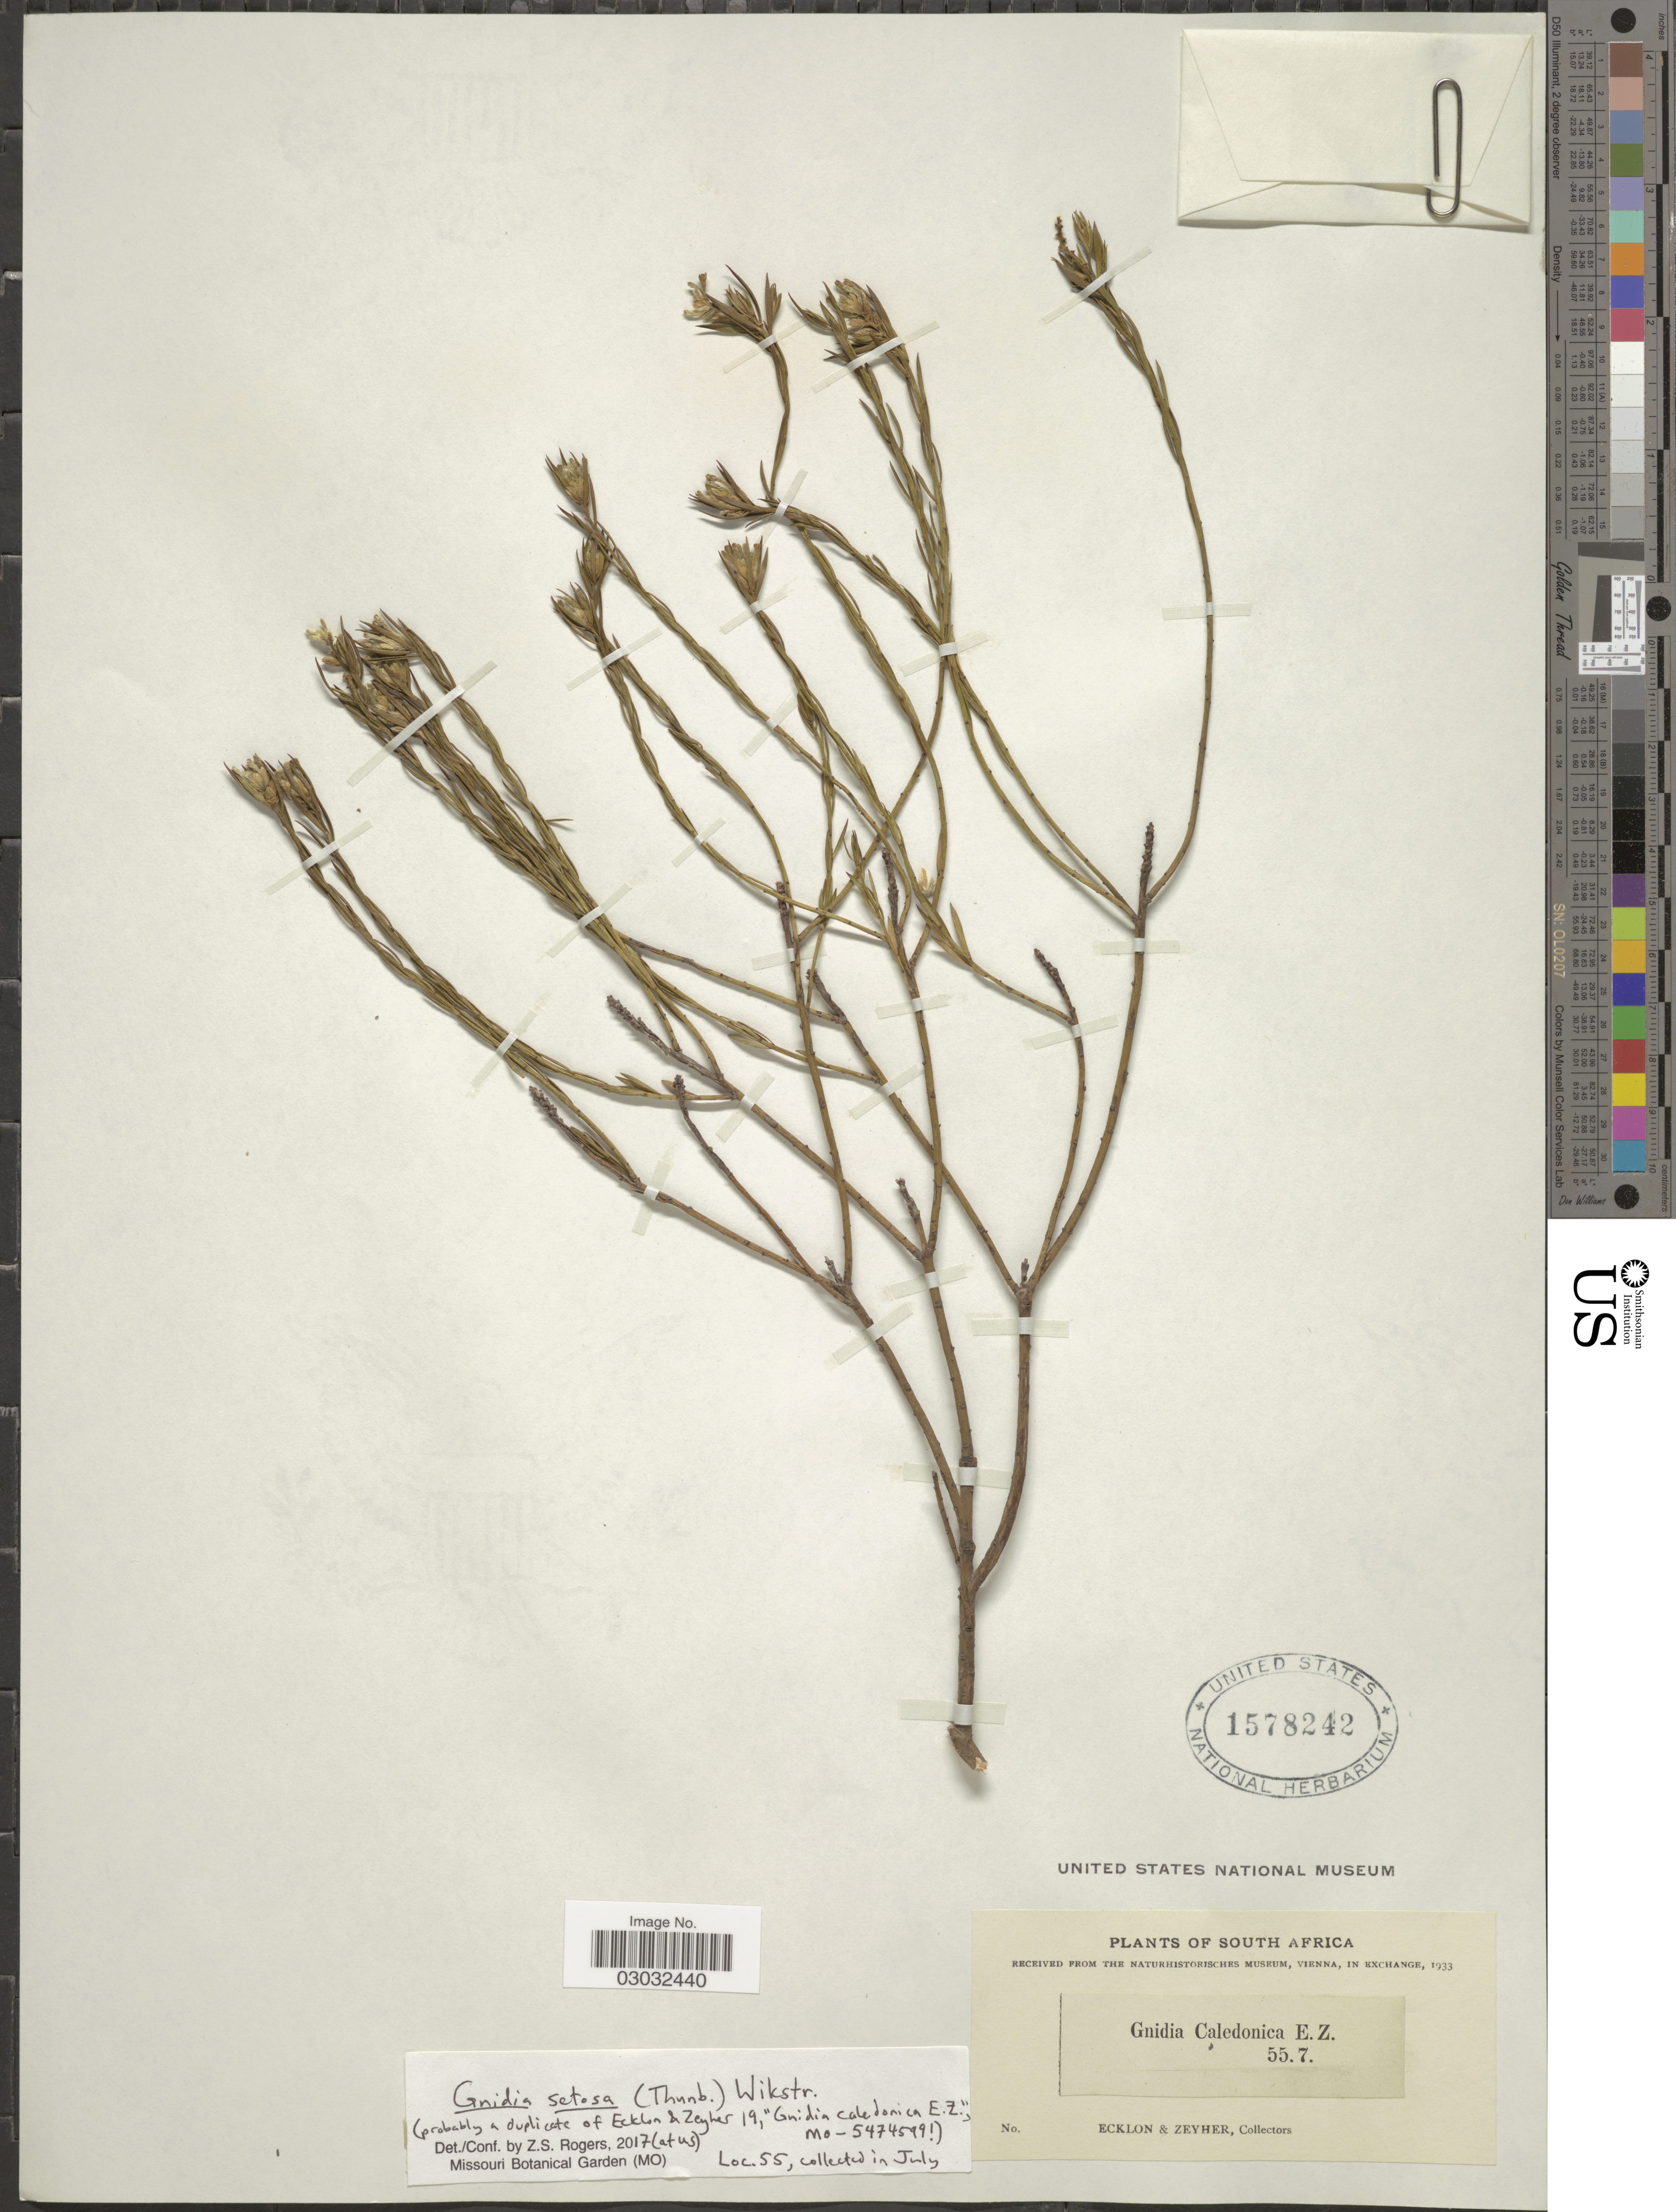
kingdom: Plantae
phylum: Tracheophyta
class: Magnoliopsida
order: Malvales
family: Thymelaeaceae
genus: Gnidia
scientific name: Gnidia setosa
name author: (Thunb.) Wikstr.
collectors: -. Ecklon & -. Zeyher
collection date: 1933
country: South Africa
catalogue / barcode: US 1578242